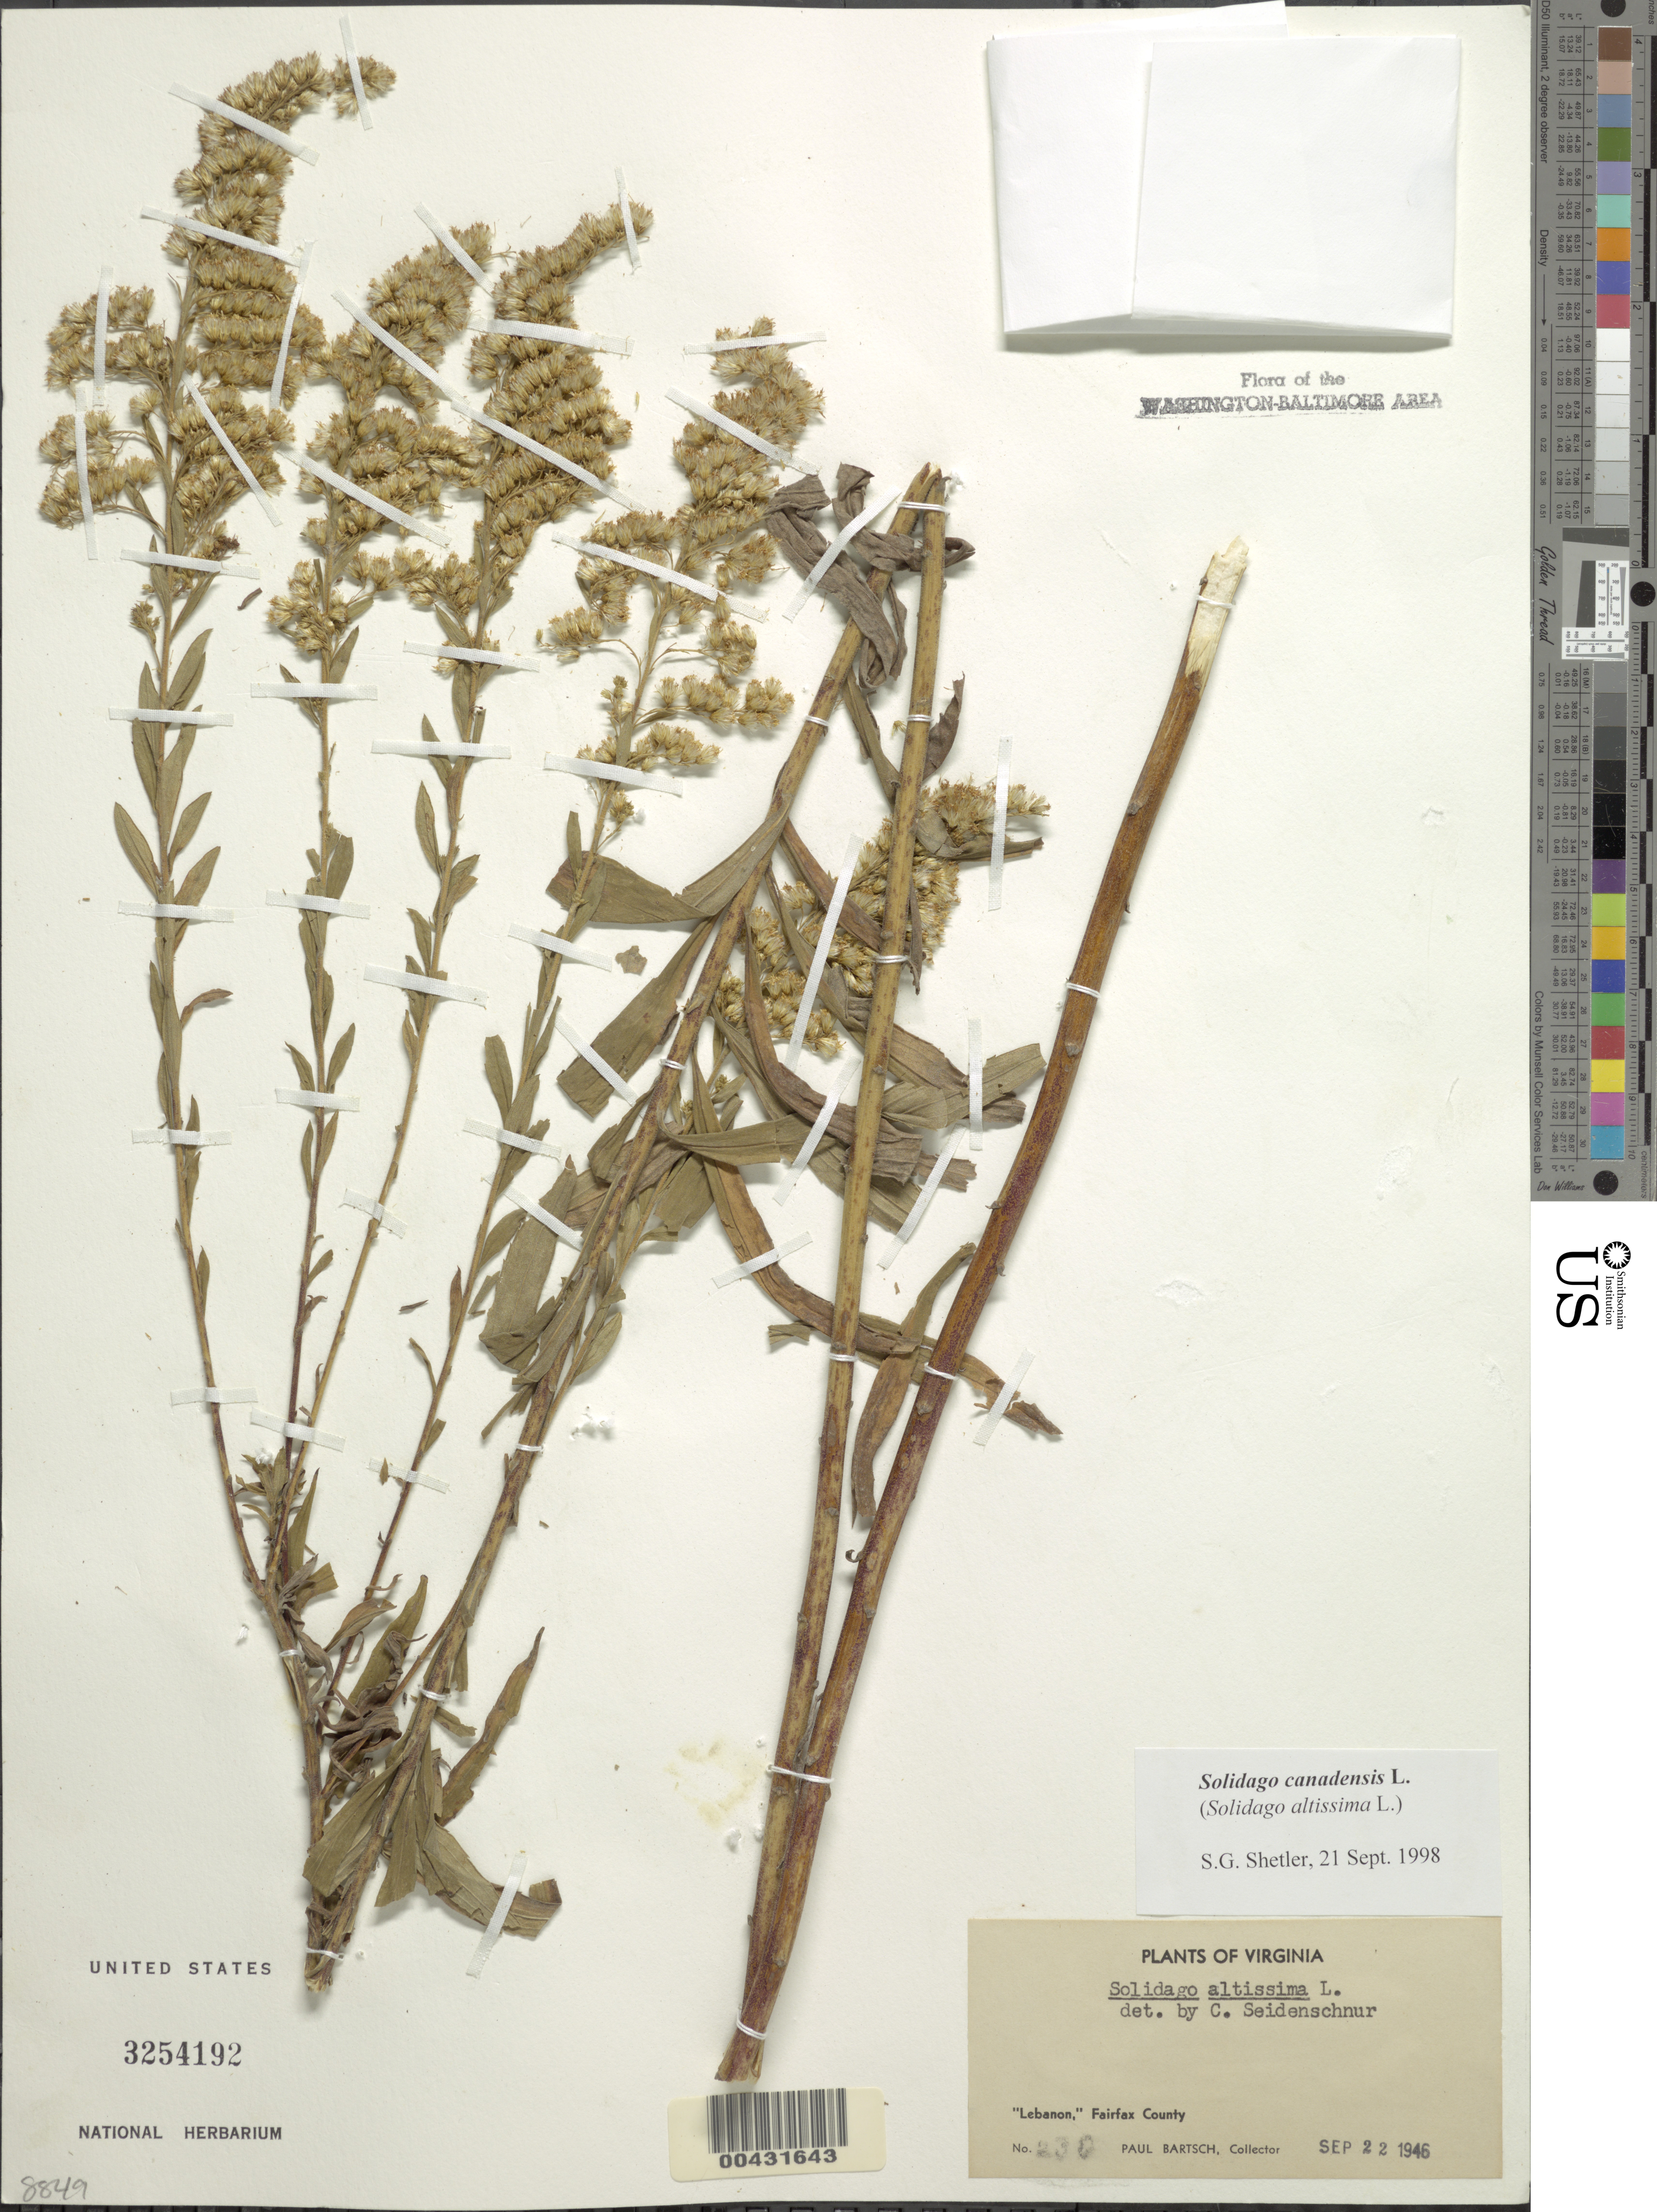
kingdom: Plantae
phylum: Tracheophyta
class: Magnoliopsida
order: Asterales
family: Asteraceae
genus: Solidago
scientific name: Solidago canadensis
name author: L.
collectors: P. Bartsch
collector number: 236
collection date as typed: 22 Sep 1946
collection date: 1946-09-22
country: United States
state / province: Virginia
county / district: Fairfax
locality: Lebanon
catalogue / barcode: US 3254192